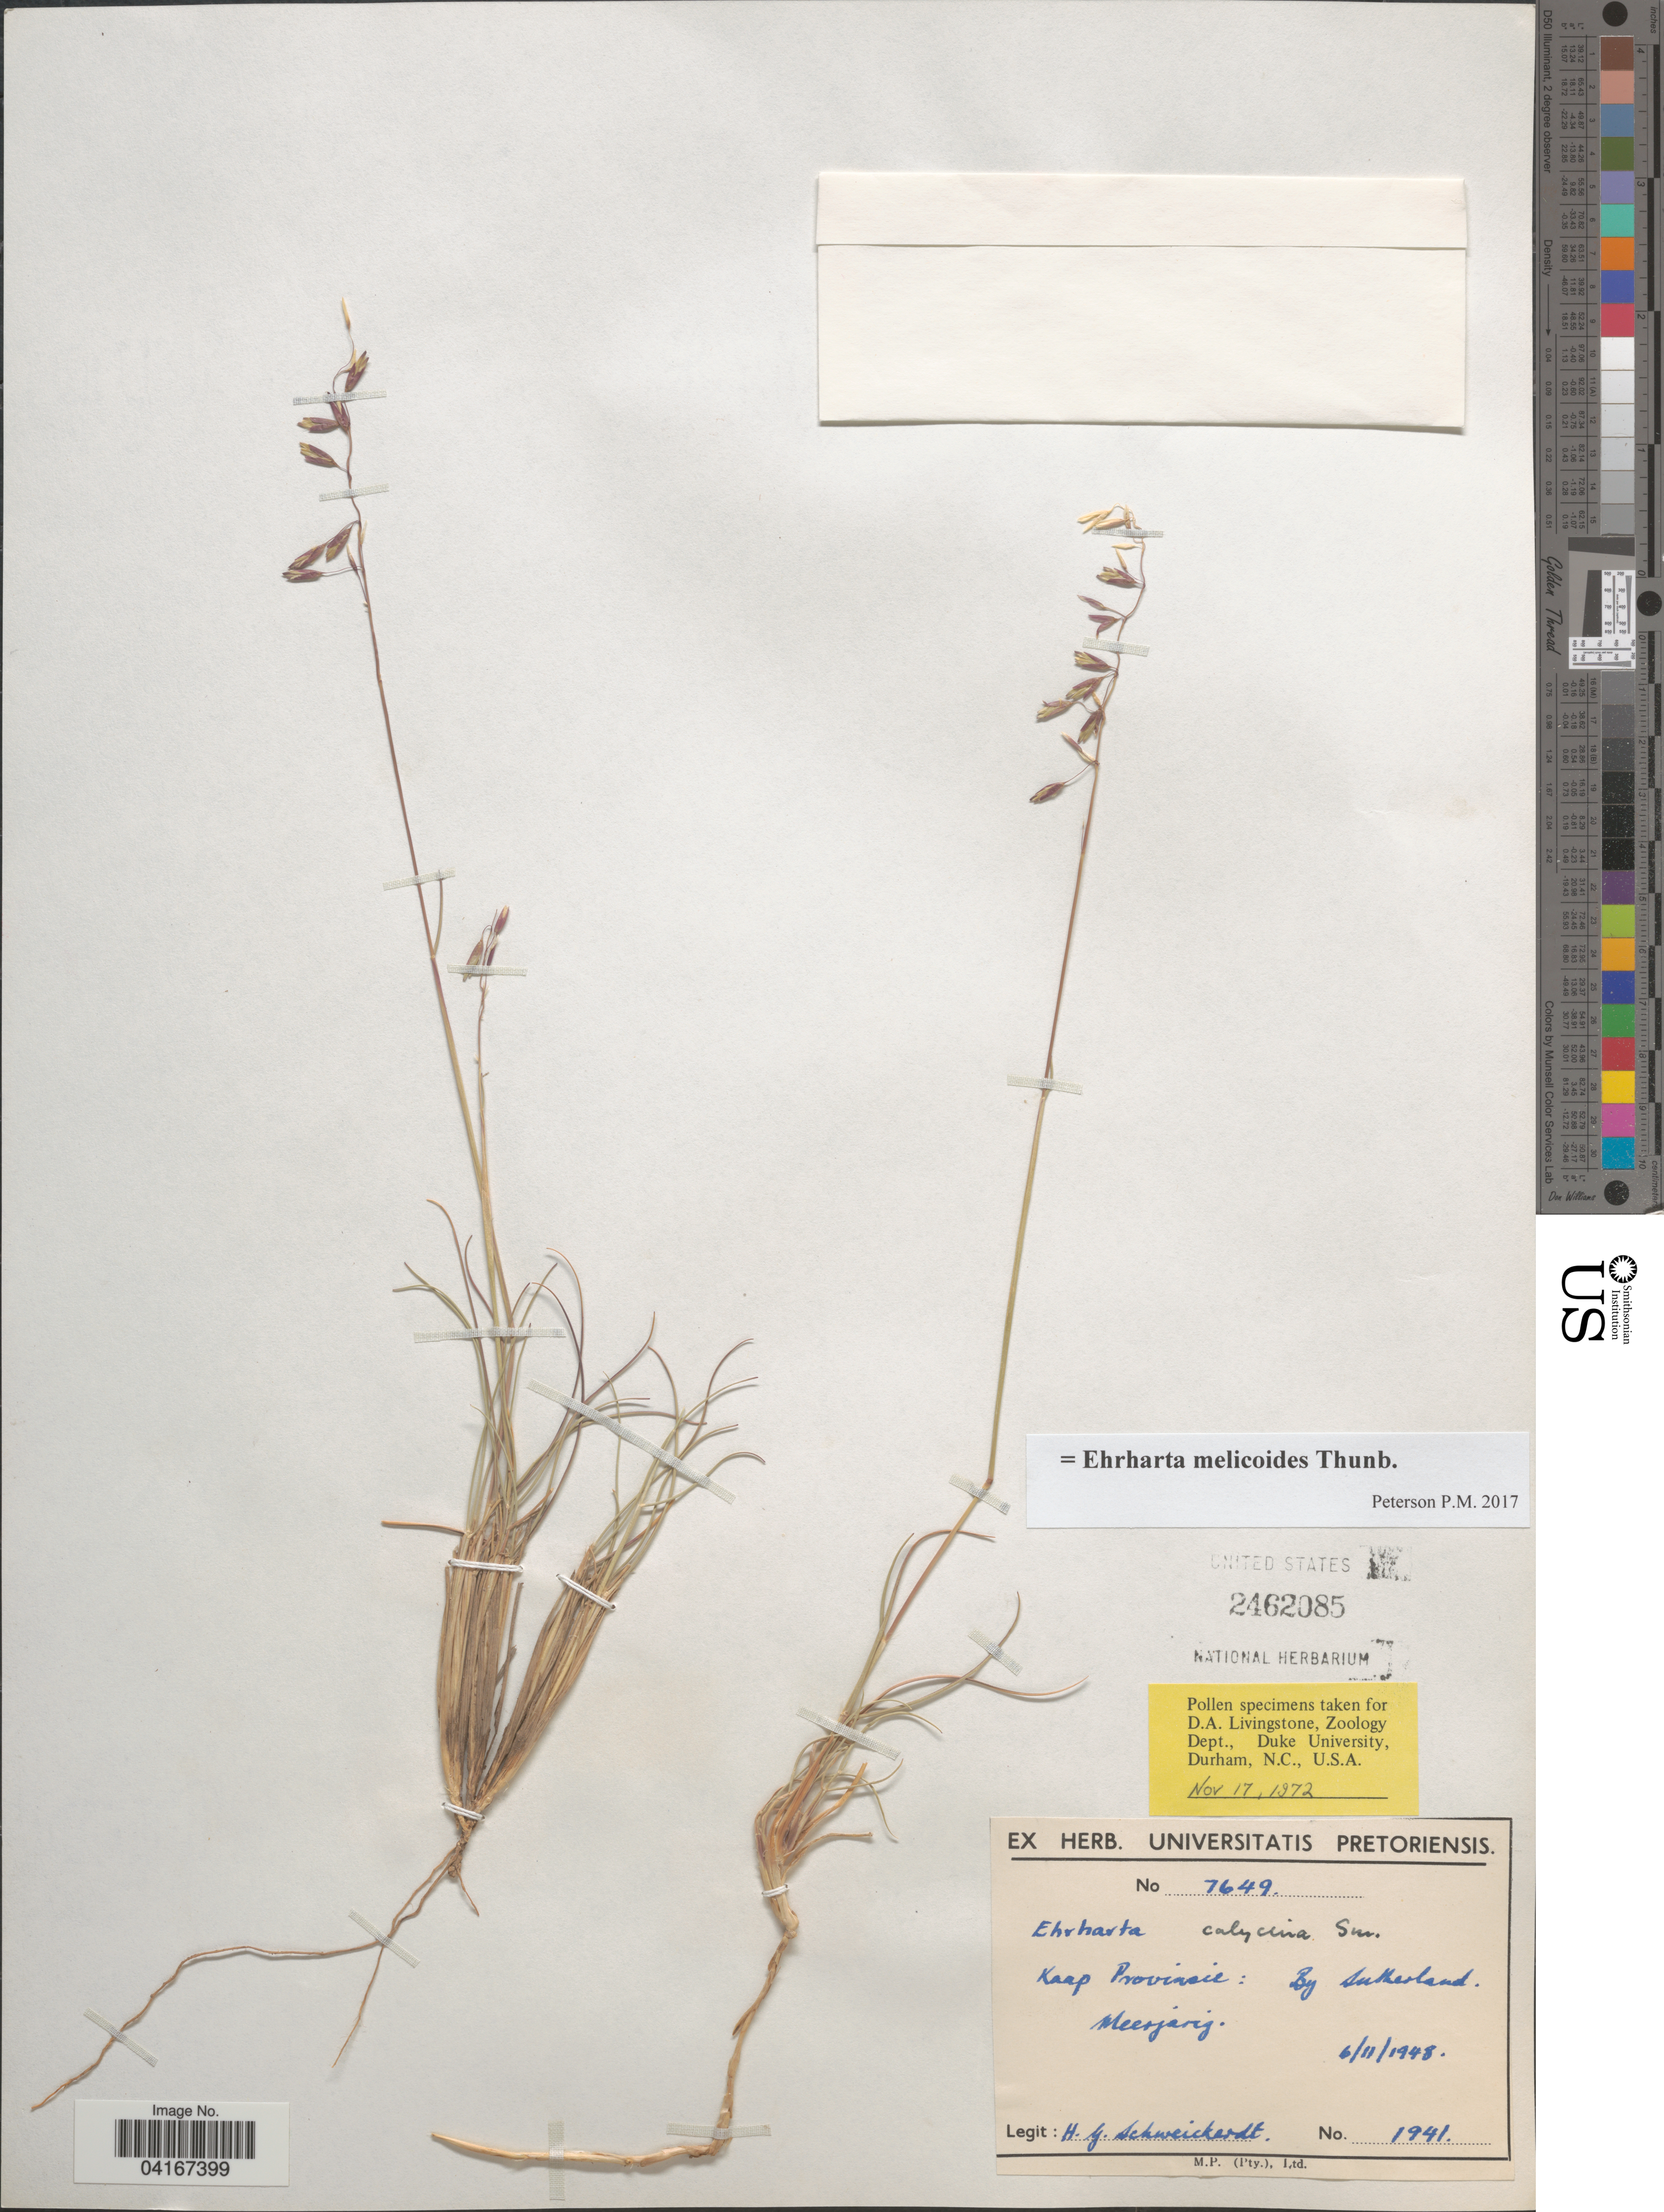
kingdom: Plantae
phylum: Tracheophyta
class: Liliopsida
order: Poales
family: Poaceae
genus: Ehrharta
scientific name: Ehrharta melicoides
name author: Thunb.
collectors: H. Schweickerdt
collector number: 1941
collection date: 1948-11-06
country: South Africa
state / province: Northern Cape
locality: Kaap Provinsie: By Sutherland.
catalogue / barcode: US 2462085